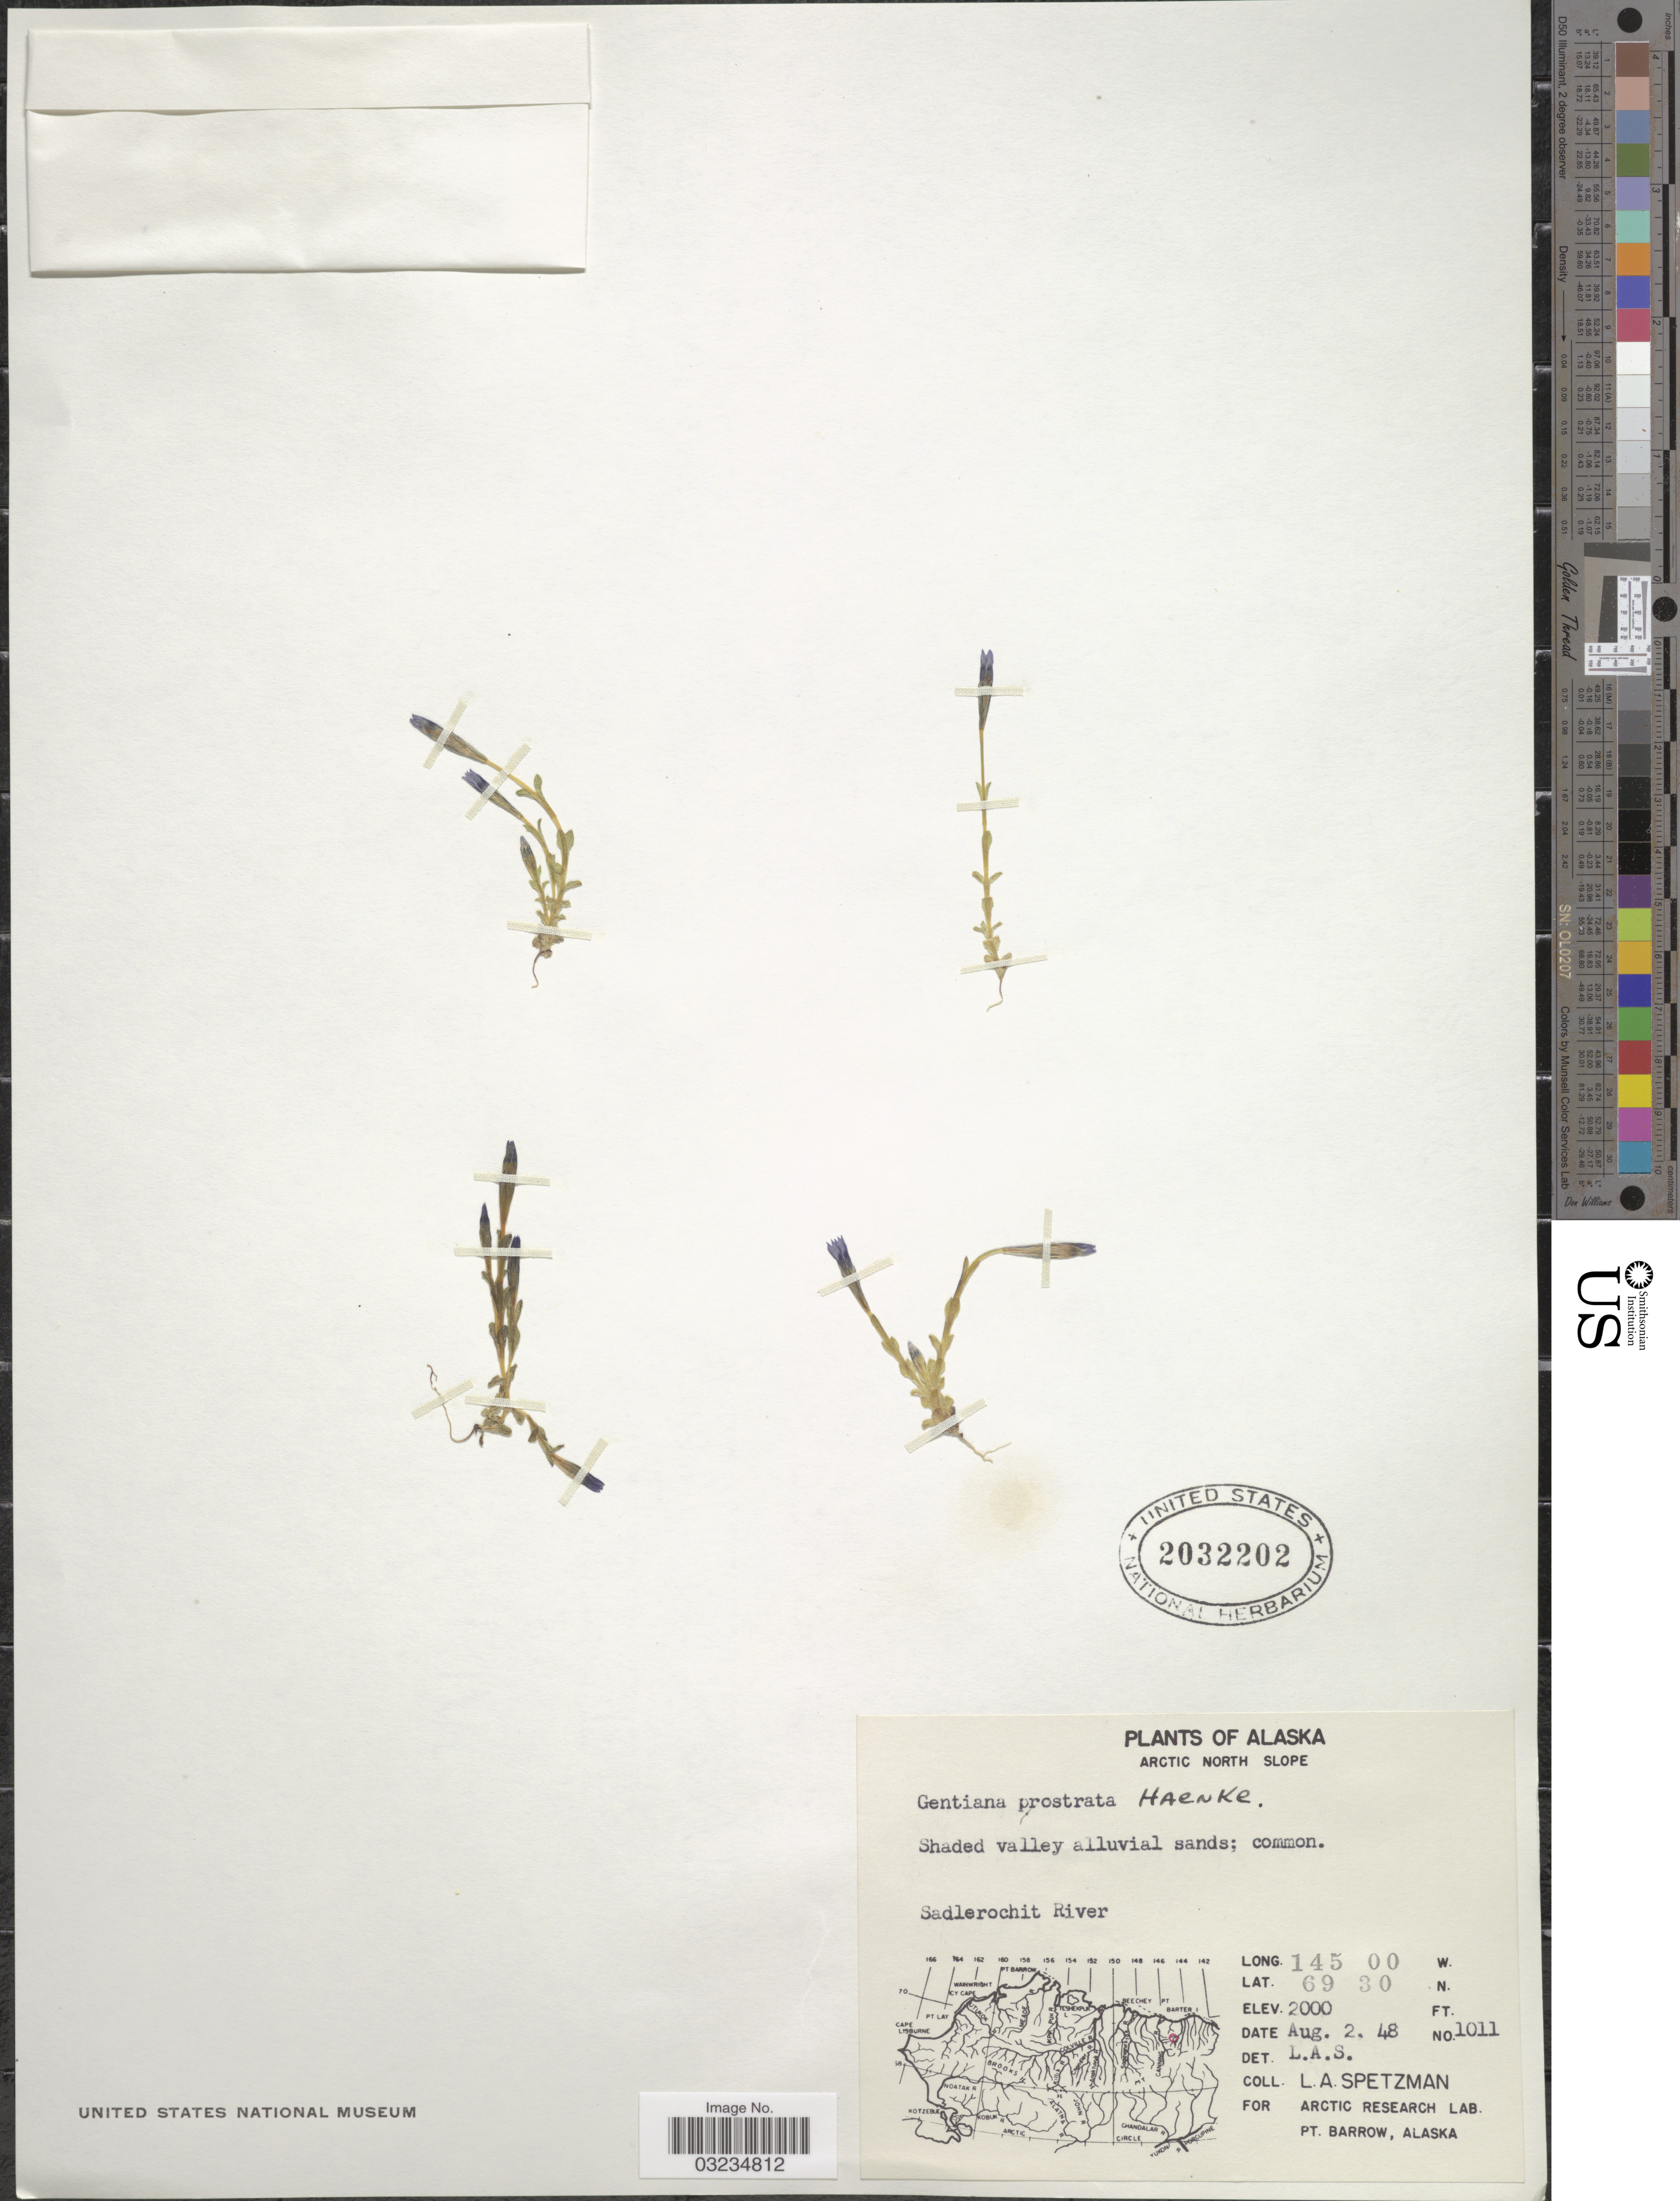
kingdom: Plantae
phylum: Tracheophyta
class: Magnoliopsida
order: Gentianales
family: Gentianaceae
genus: Gentiana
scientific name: Gentiana prostrata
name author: Haenke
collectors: L. Spetzman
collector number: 1011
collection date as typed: Transcribed d/m/y: 2/8/48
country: United States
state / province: Alaska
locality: Arctic North Slope. Shaded valley alluvial sands. Sadlerochit River.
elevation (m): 610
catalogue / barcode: US 2032202